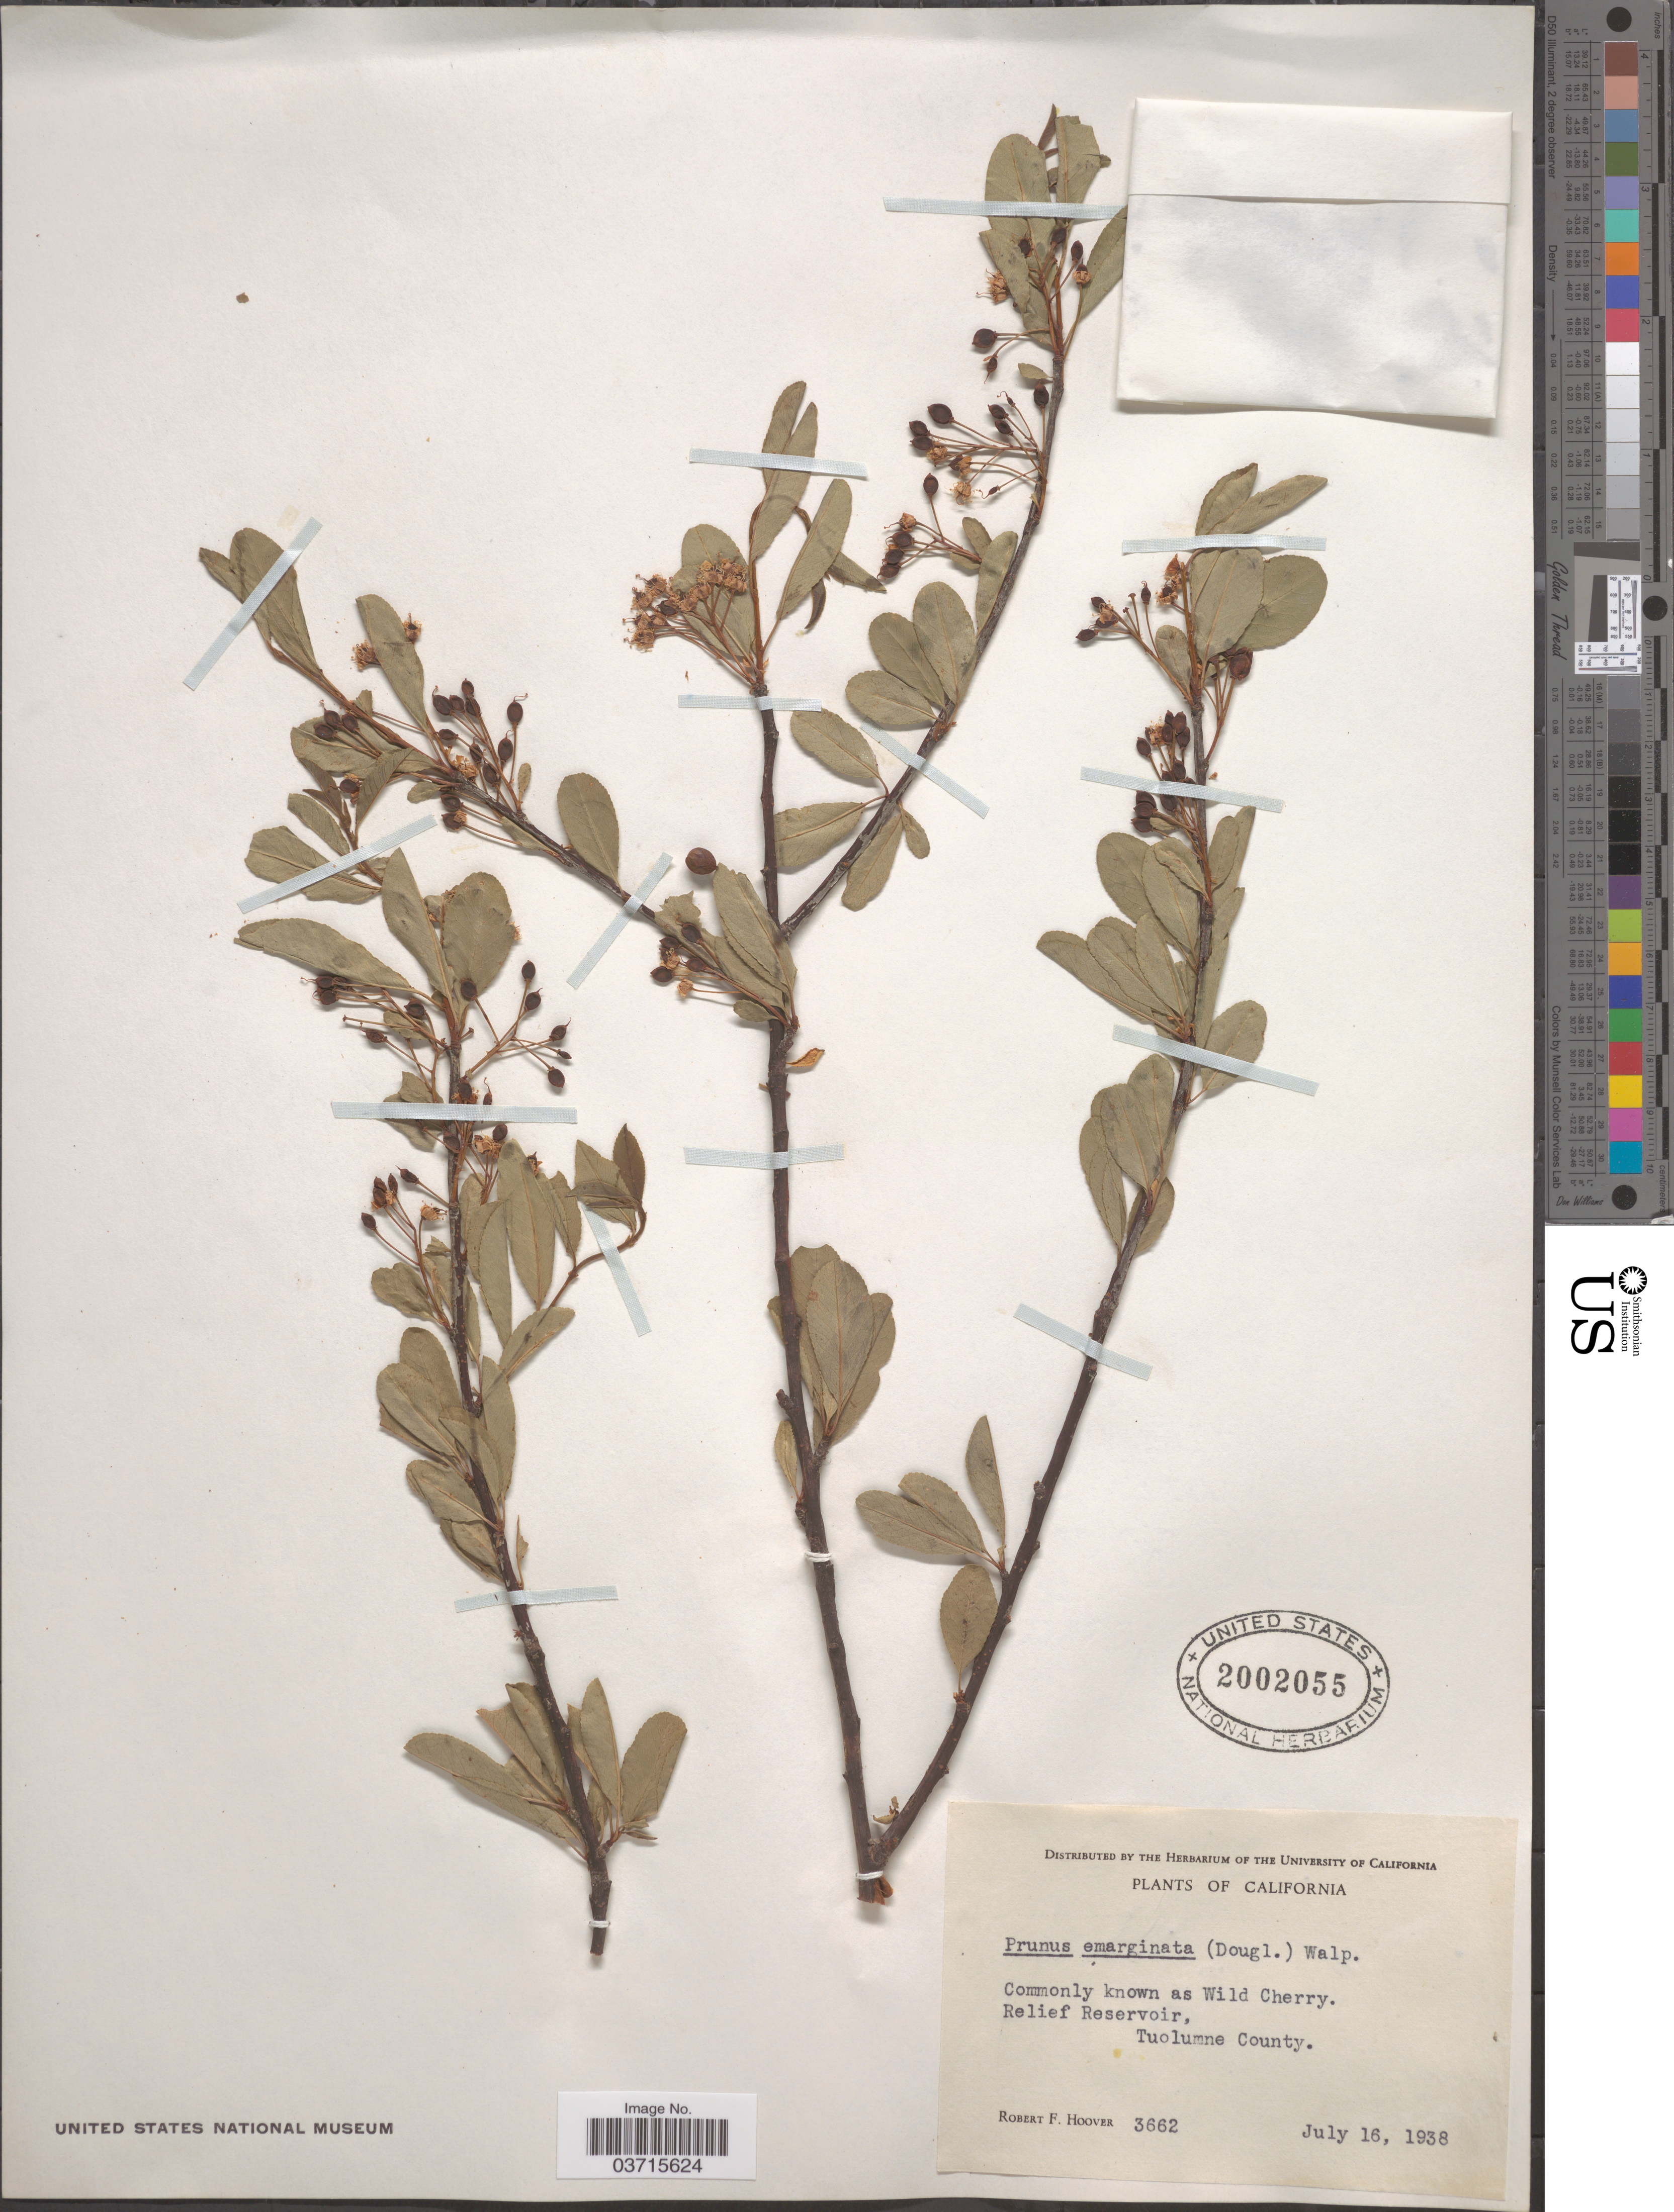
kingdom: Plantae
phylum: Tracheophyta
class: Magnoliopsida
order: Rosales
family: Rosaceae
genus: Prunus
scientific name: Prunus emarginata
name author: (Douglas ex Hook.) Eaton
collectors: R. F. Hoover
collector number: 3662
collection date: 1938-07-16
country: United States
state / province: California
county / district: Tuolumne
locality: Relief Reservoir, Tuolumne County.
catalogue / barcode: US 2002055